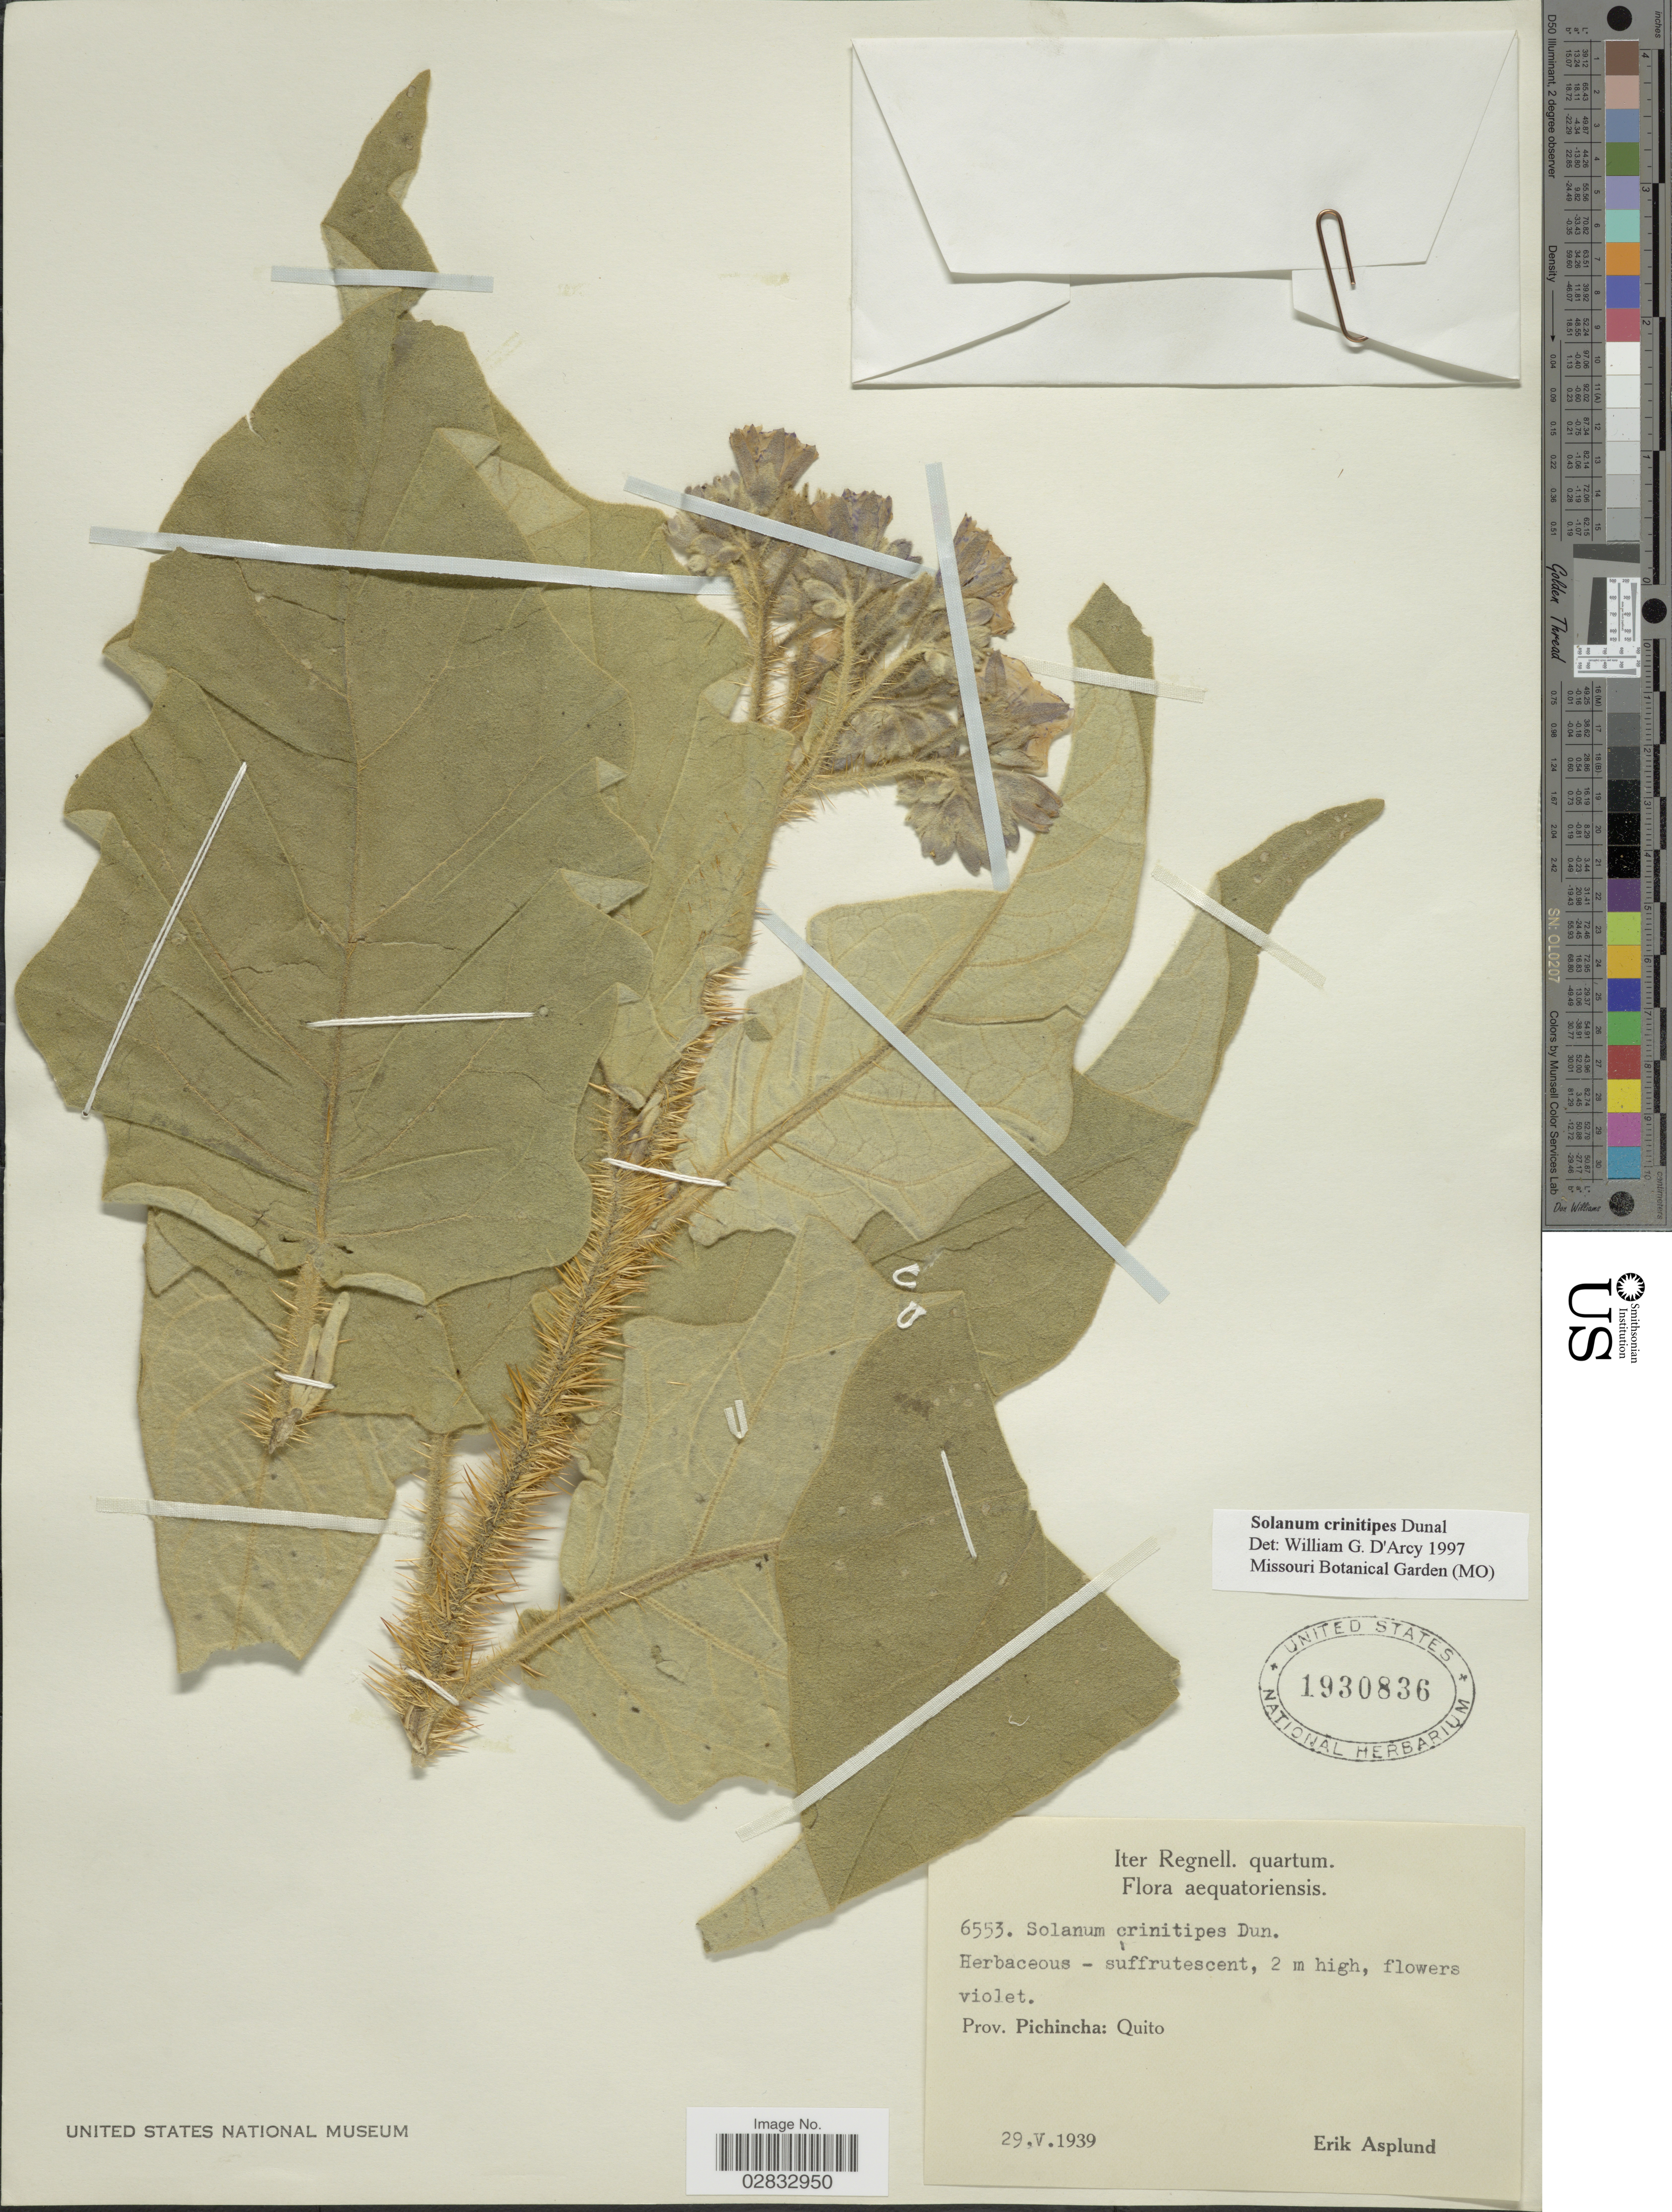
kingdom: Plantae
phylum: Tracheophyta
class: Magnoliopsida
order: Solanales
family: Solanaceae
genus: Solanum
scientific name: Solanum crinitipes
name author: Dunal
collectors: E. Asplund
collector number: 6553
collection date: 1939-05-29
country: Ecuador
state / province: Pichincha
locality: Quito.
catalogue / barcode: US 1930836